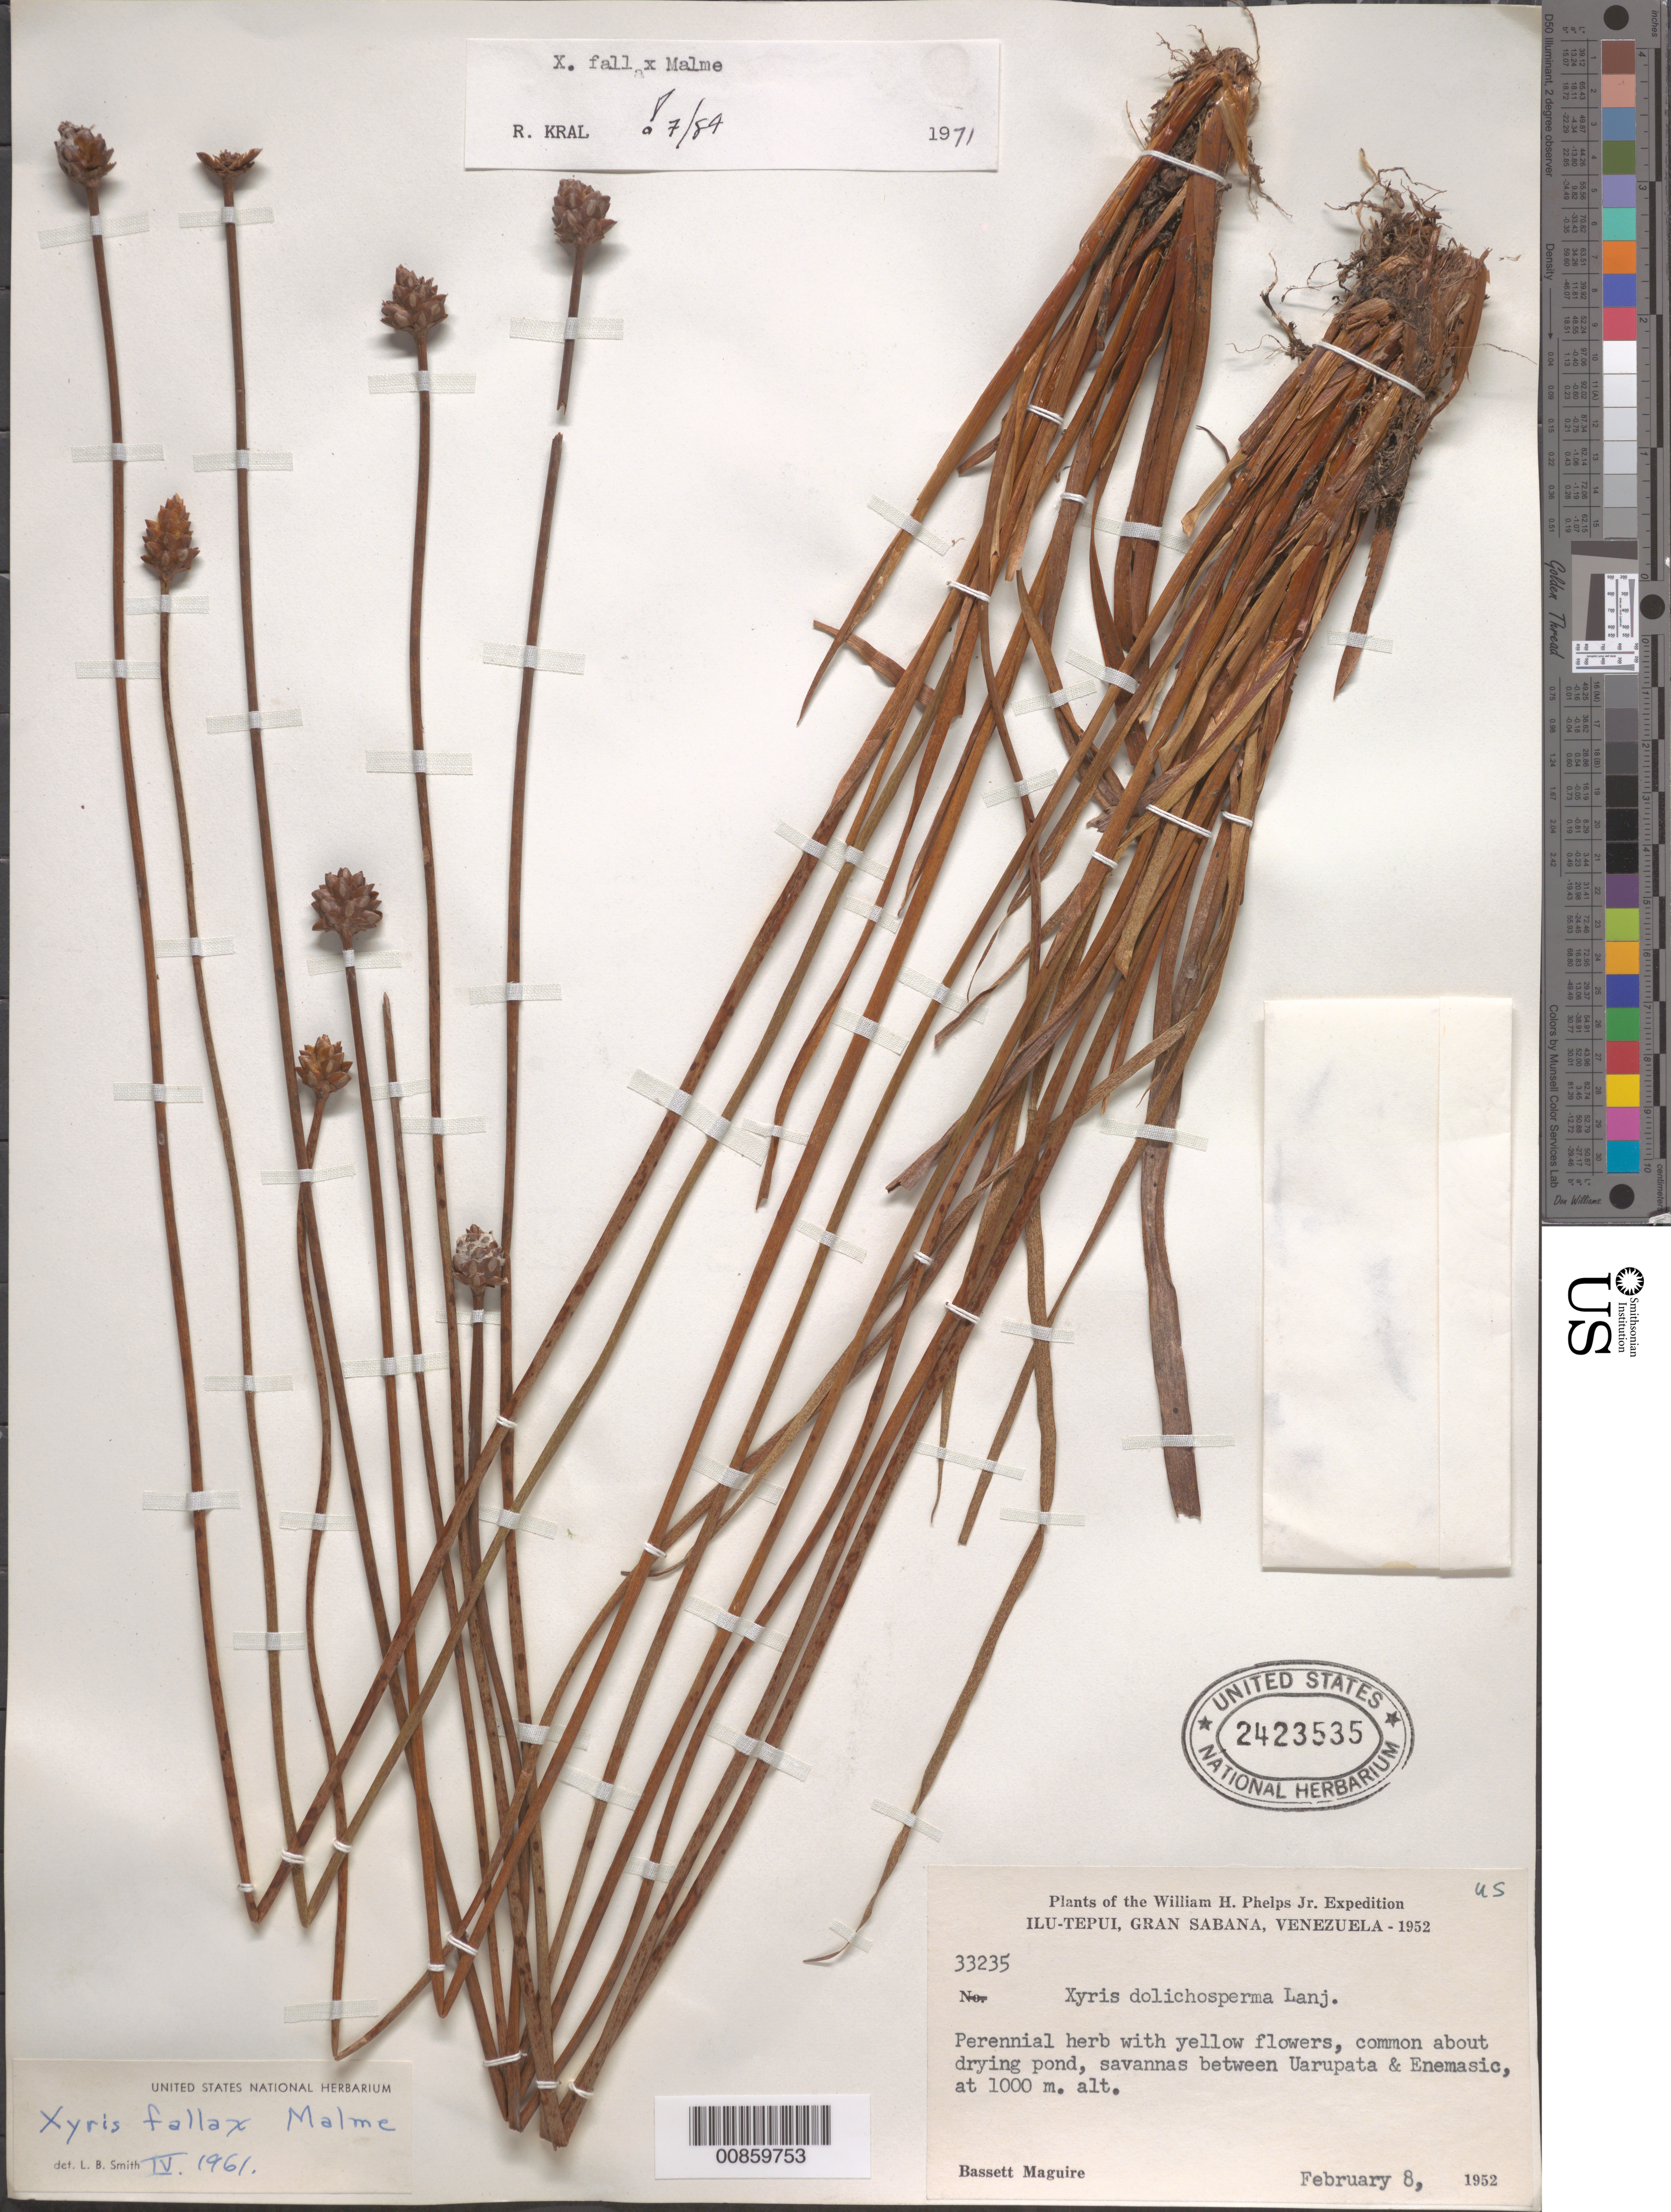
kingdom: Plantae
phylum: Tracheophyta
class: Liliopsida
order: Poales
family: Xyridaceae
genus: Xyris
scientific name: Xyris fallax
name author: Malme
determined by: Kral, Robert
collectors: B. Maguire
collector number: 33235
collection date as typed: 8-Feb-52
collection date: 1952-02-08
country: Venezuela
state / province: Bolívar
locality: Gran Sabana, Ilu-tepuí, between Uarupata and Enemasic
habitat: Savanna; about drying ponds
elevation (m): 1000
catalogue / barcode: US 2423535